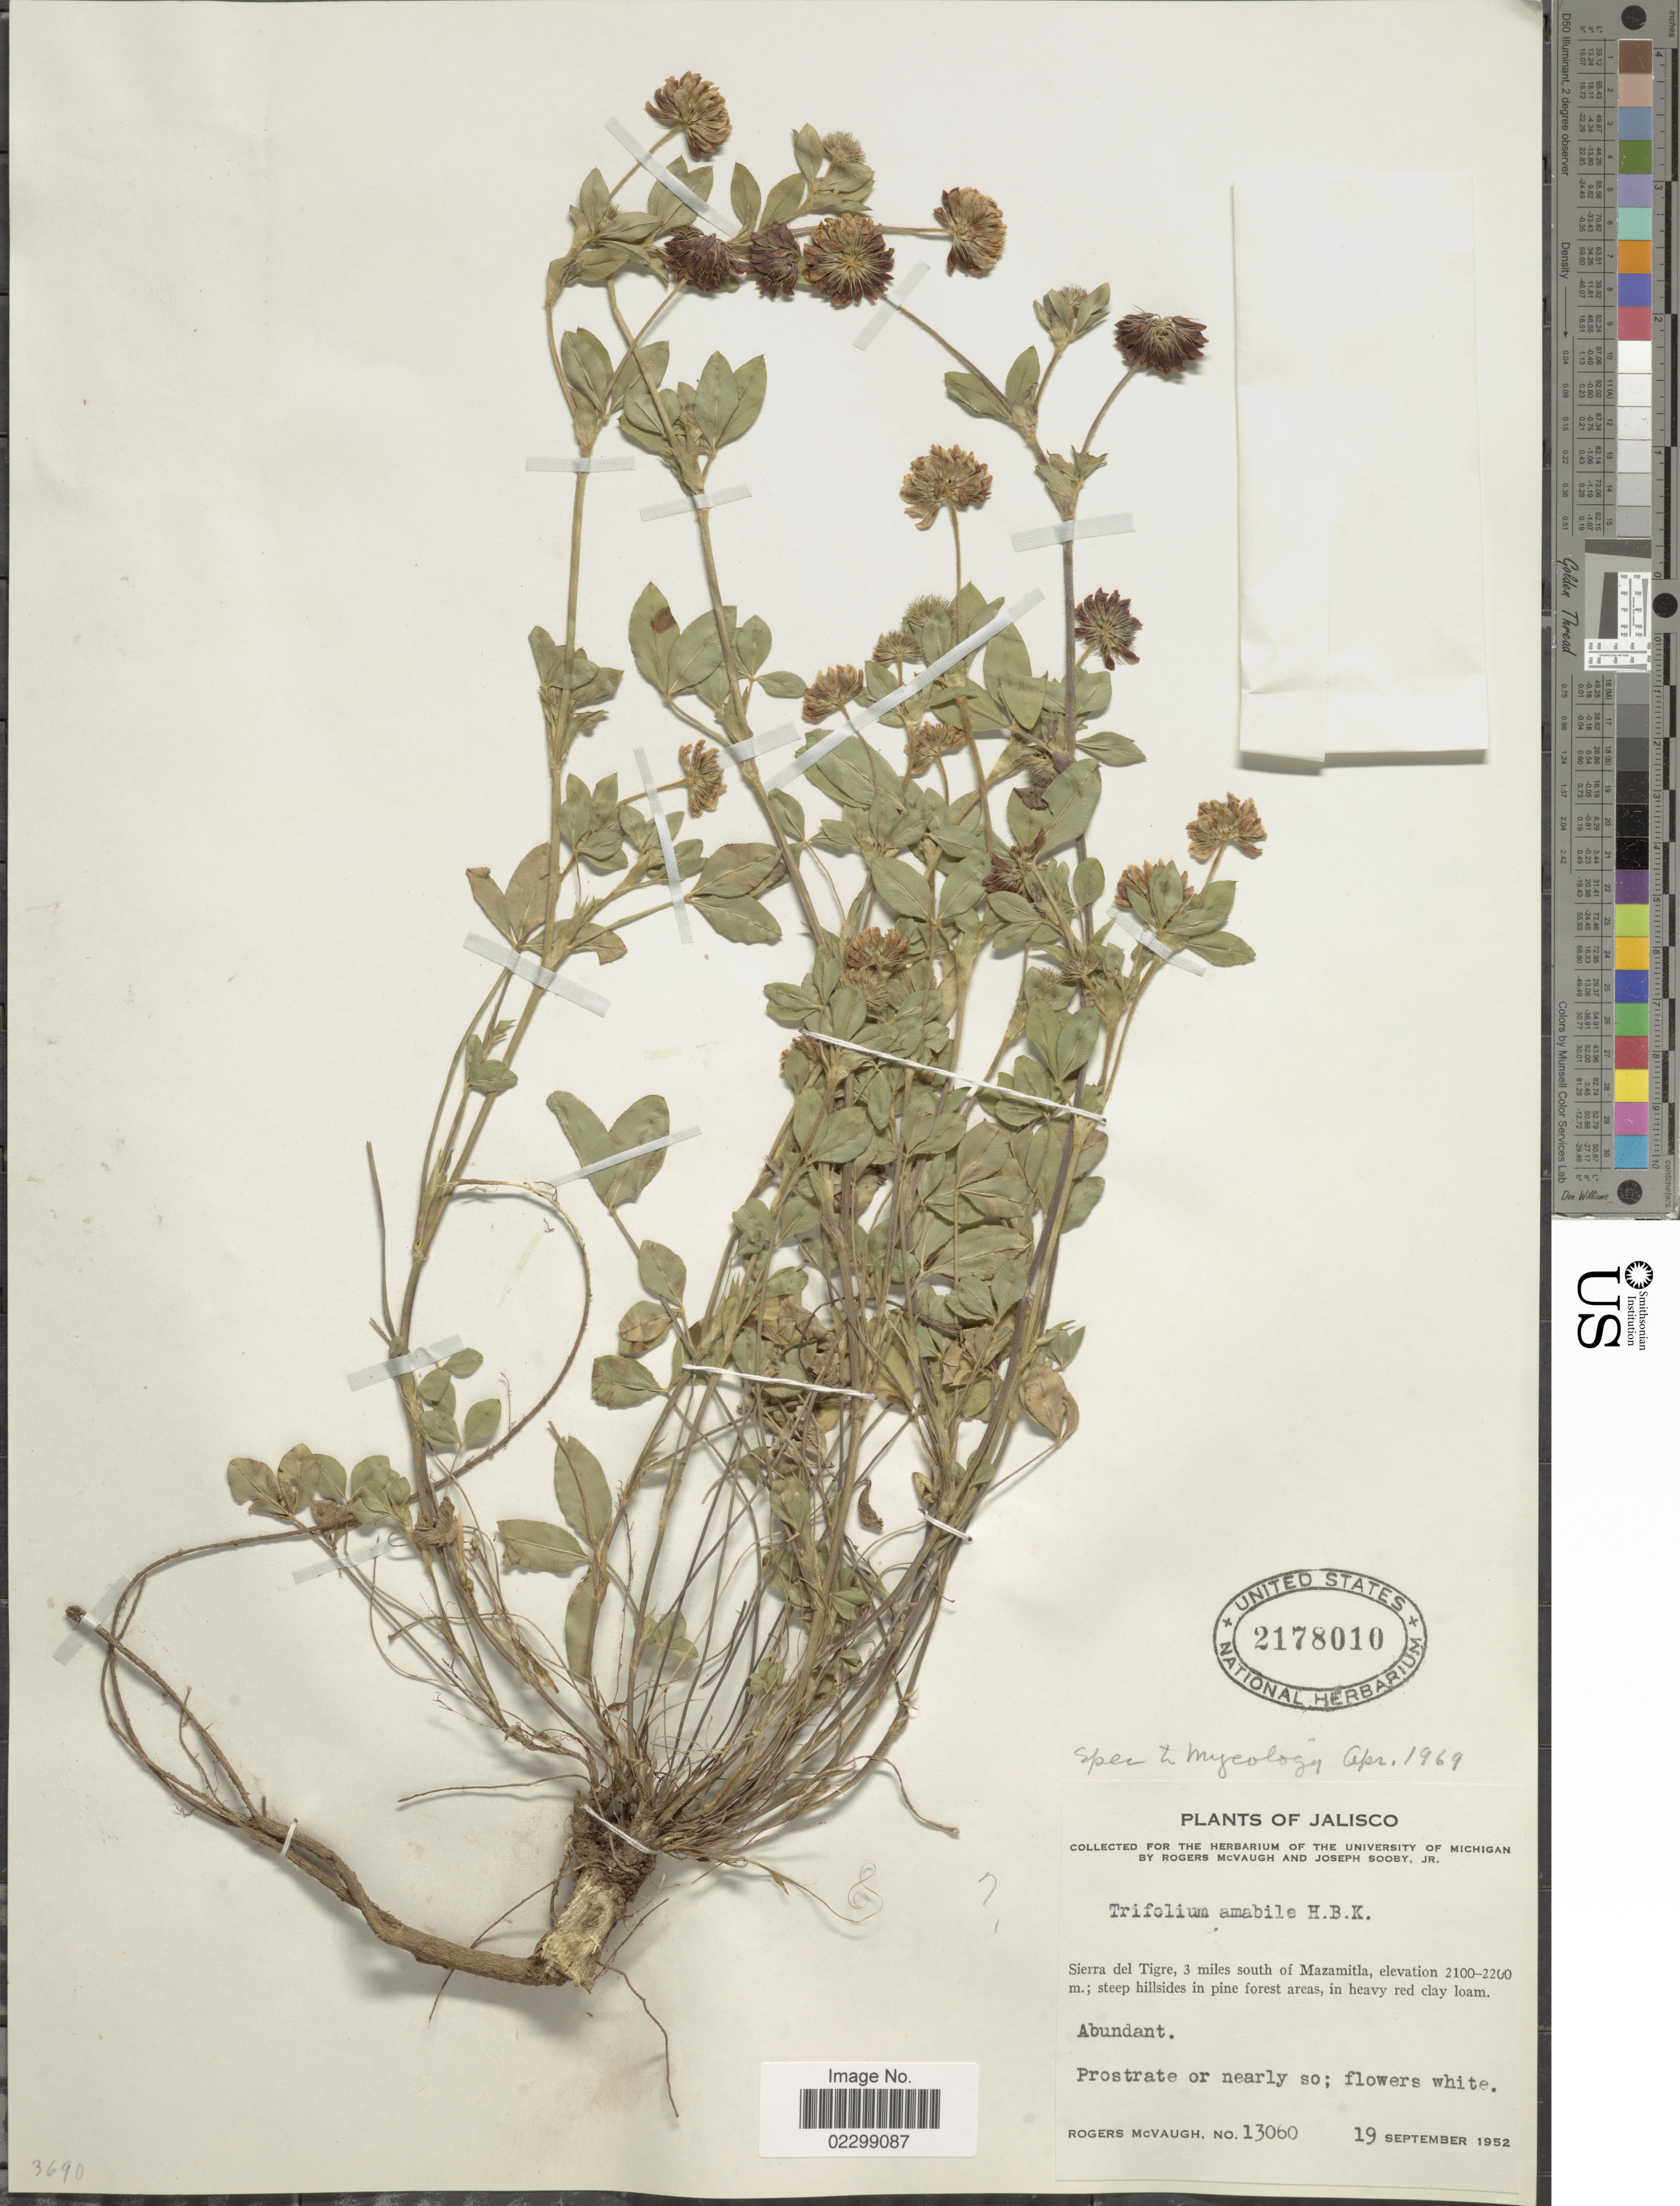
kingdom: Plantae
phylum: Tracheophyta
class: Magnoliopsida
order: Fabales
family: Fabaceae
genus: Trifolium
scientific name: Trifolium sp.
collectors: R. McVaugh & J. Sooby Jr.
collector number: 13060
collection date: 1952-09-19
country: Mexico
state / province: Jalisco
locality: Sierra del Tigre, 3 miles south of Mazamitla, steep hillside in pine forest areas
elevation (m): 2100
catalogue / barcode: US 2178010